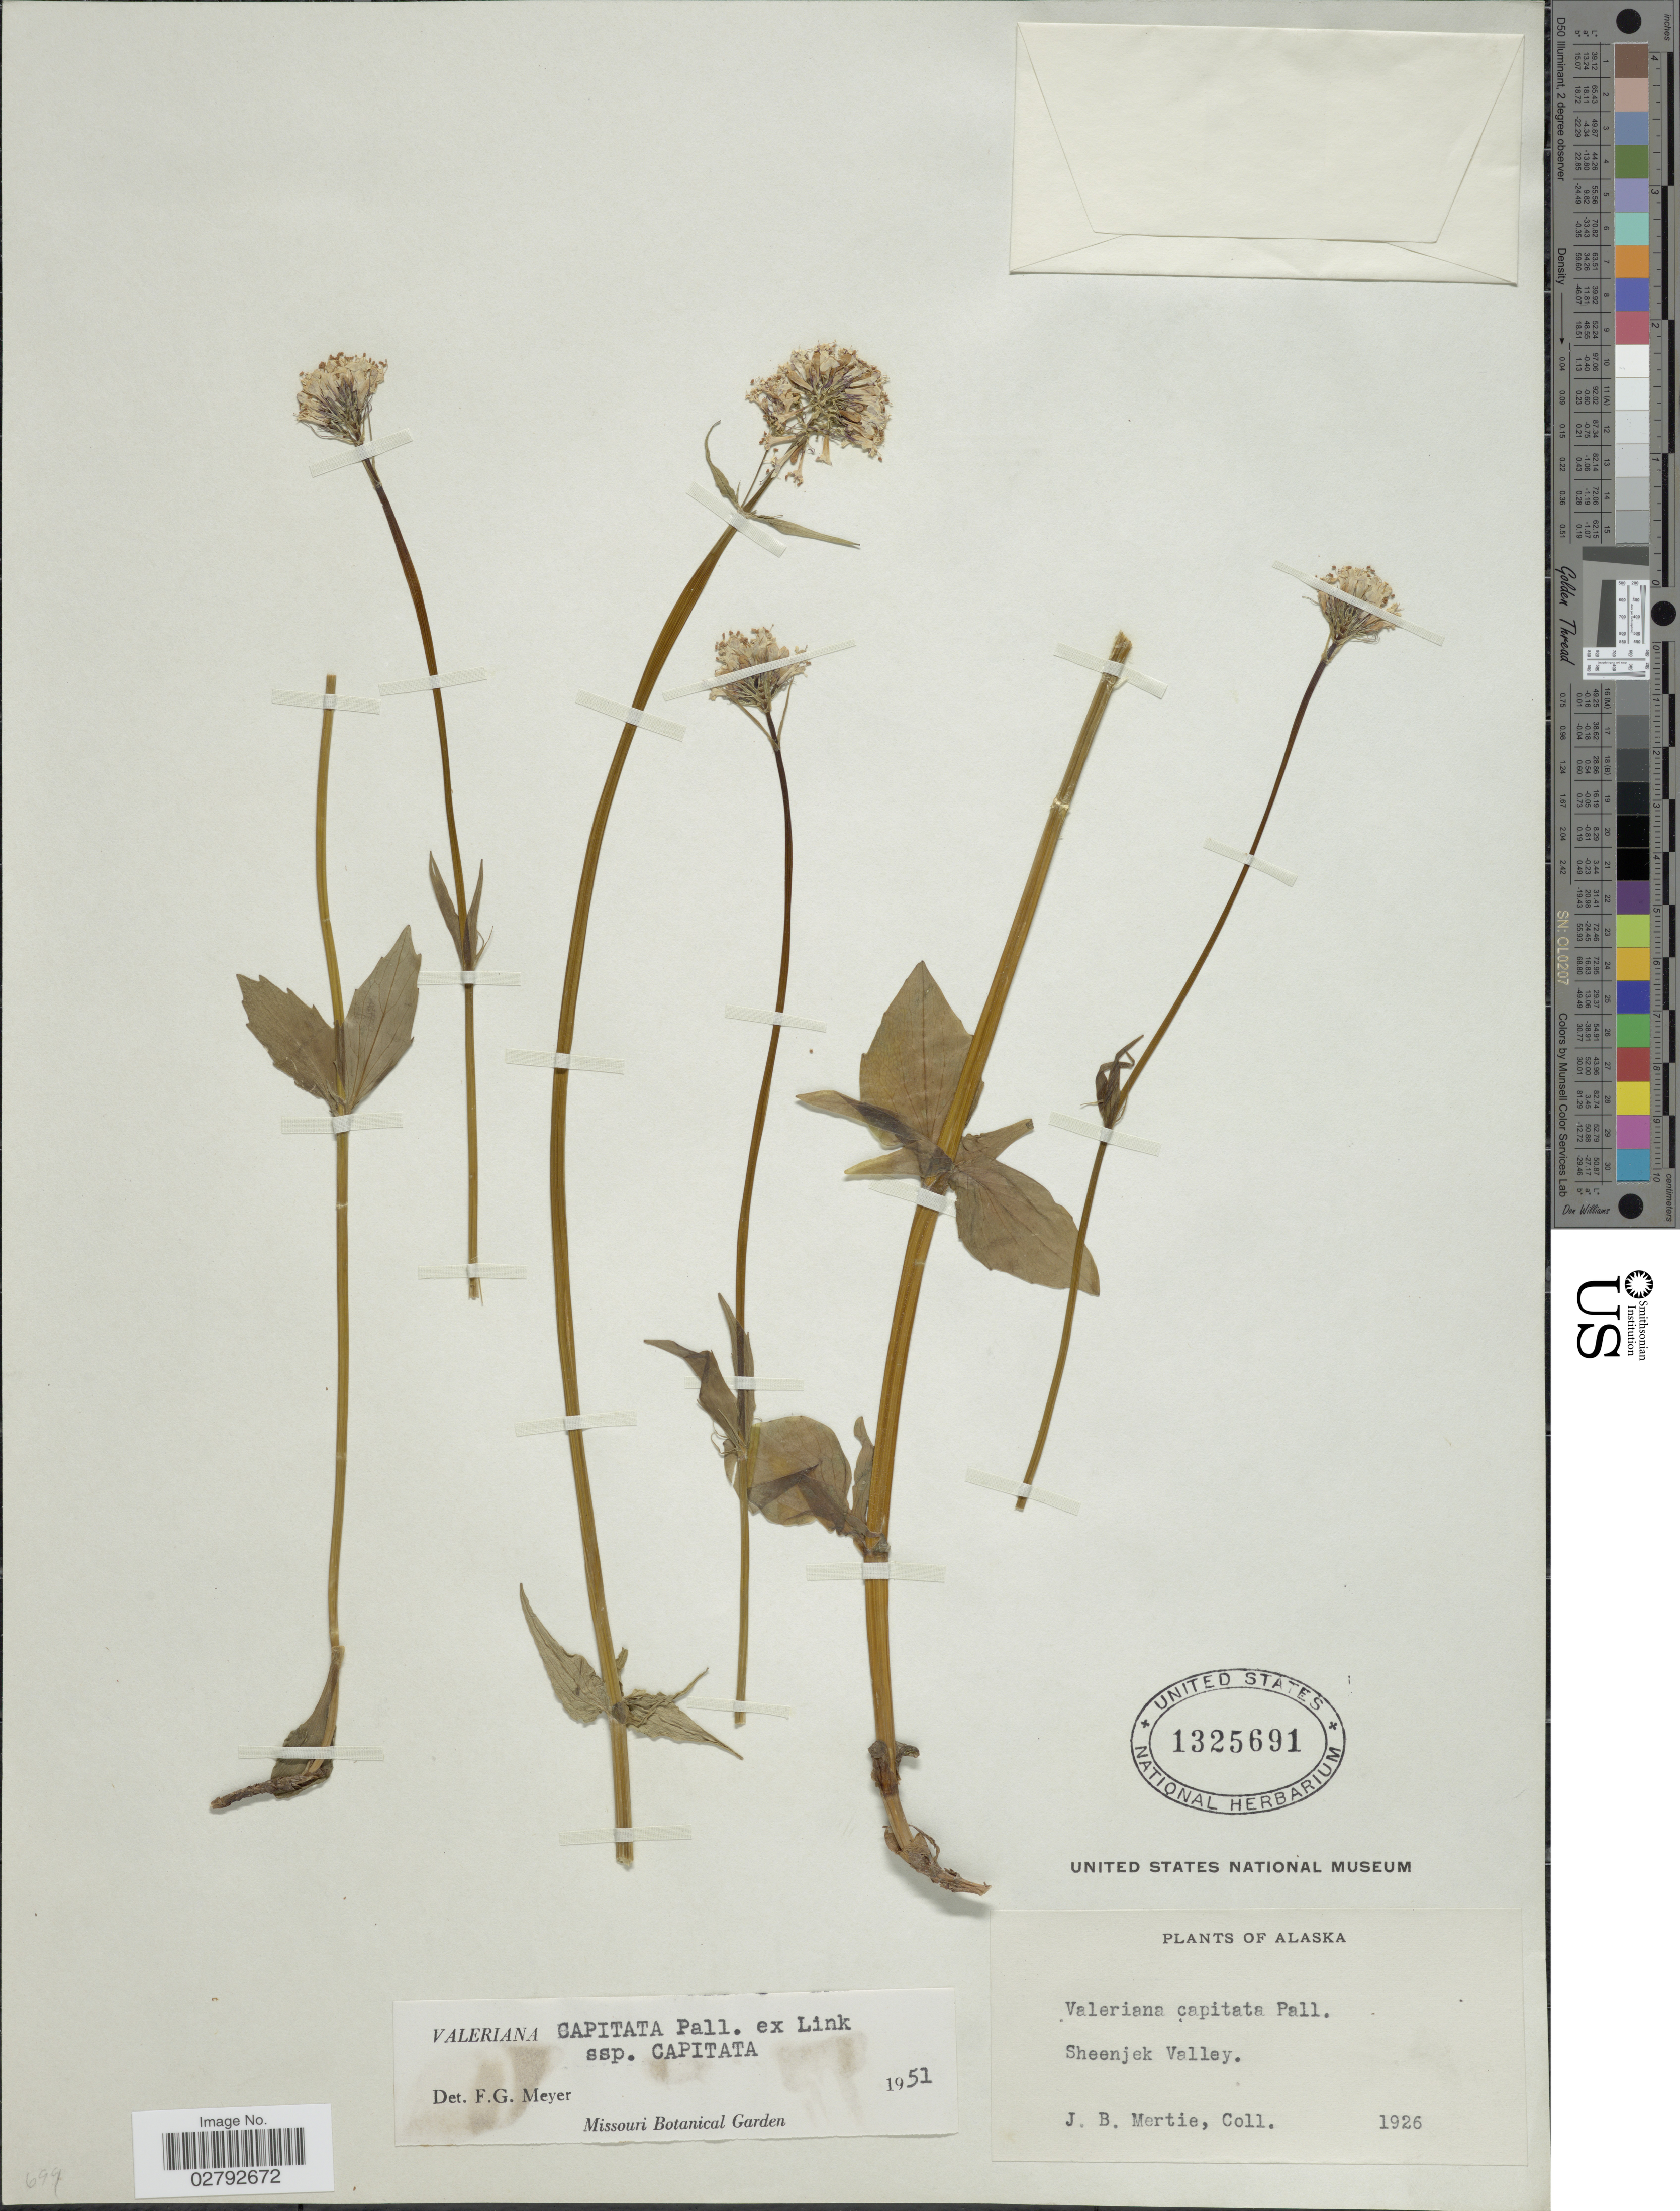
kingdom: Plantae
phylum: Tracheophyta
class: Magnoliopsida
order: Dipsacales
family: Caprifoliaceae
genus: Valeriana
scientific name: Valeriana capitata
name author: Link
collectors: J. Mertie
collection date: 1926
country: United States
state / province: Alaska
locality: Sheenjek Valley.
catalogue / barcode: US 1325691